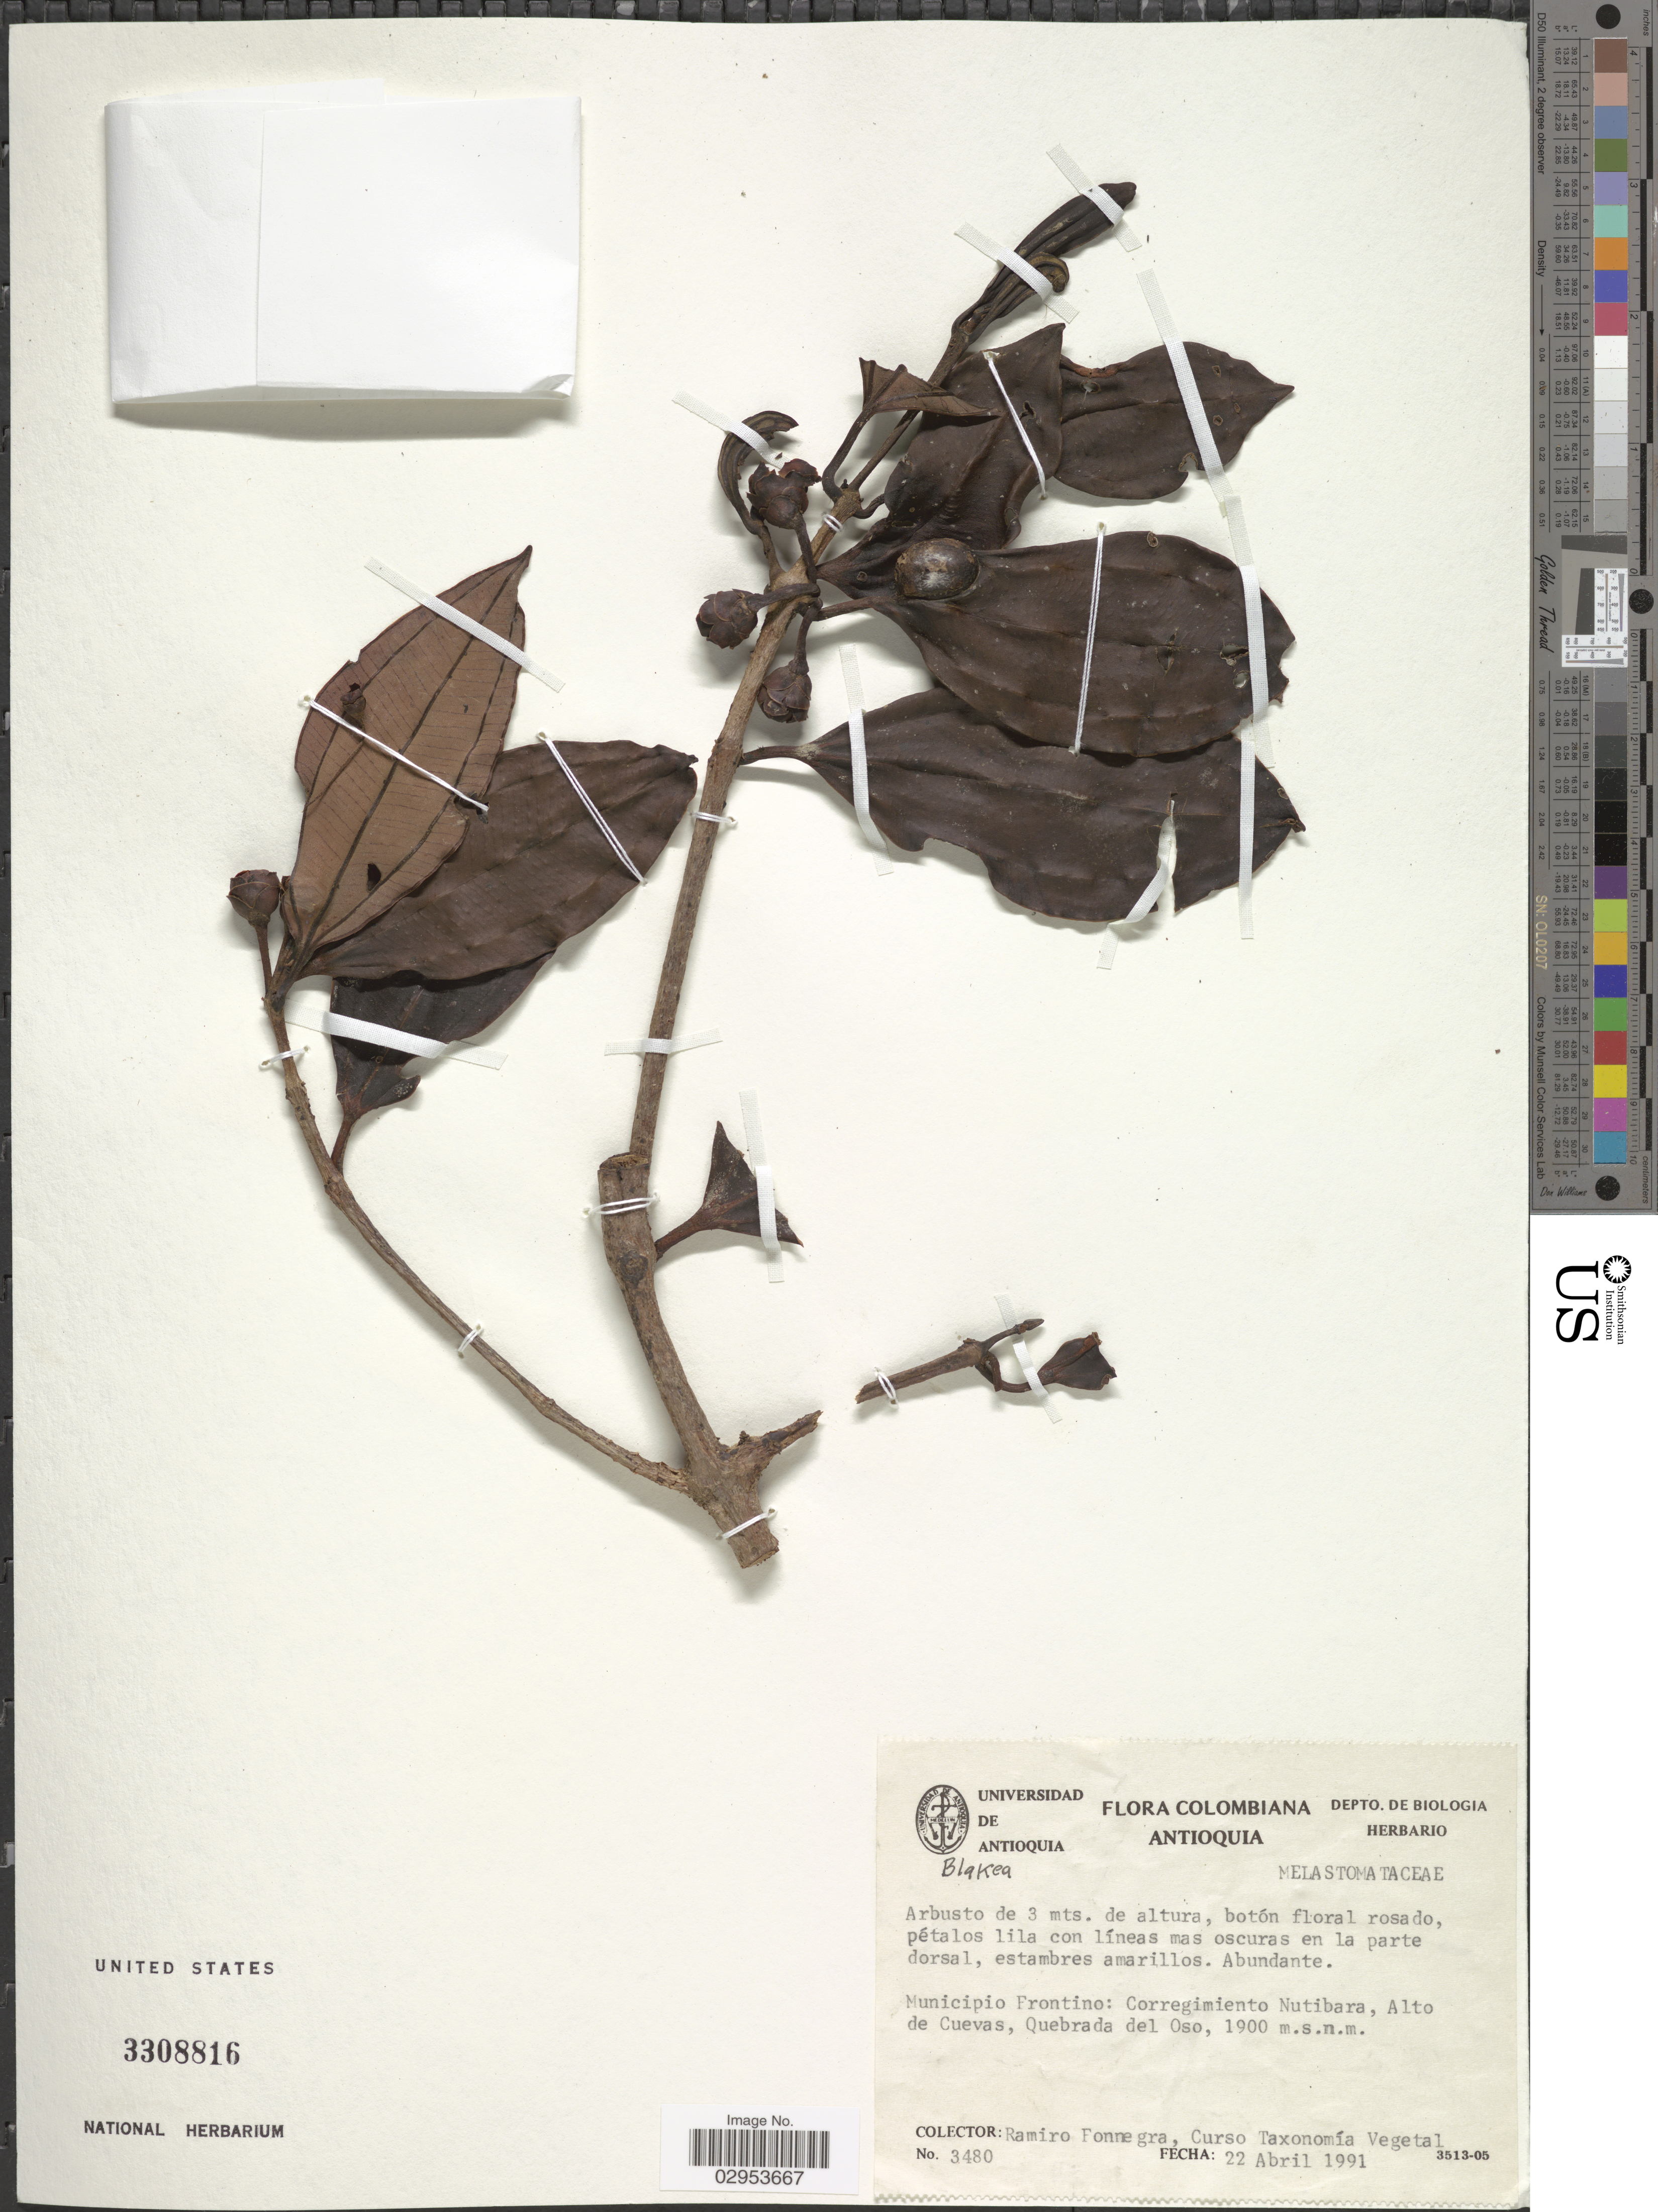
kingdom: Plantae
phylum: Tracheophyta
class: Magnoliopsida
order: Myrtales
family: Melastomataceae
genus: Blakea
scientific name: Blakea sp.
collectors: R. Fonnegra & Curso taxonomía vegetal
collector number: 3480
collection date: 1991-04-22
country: Colombia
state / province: Antioquia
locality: Municipio Frontino: Corregimiento Nutibara, Alto de Cuevas, Quebrada del Oso.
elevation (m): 1900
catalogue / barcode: US 3308816